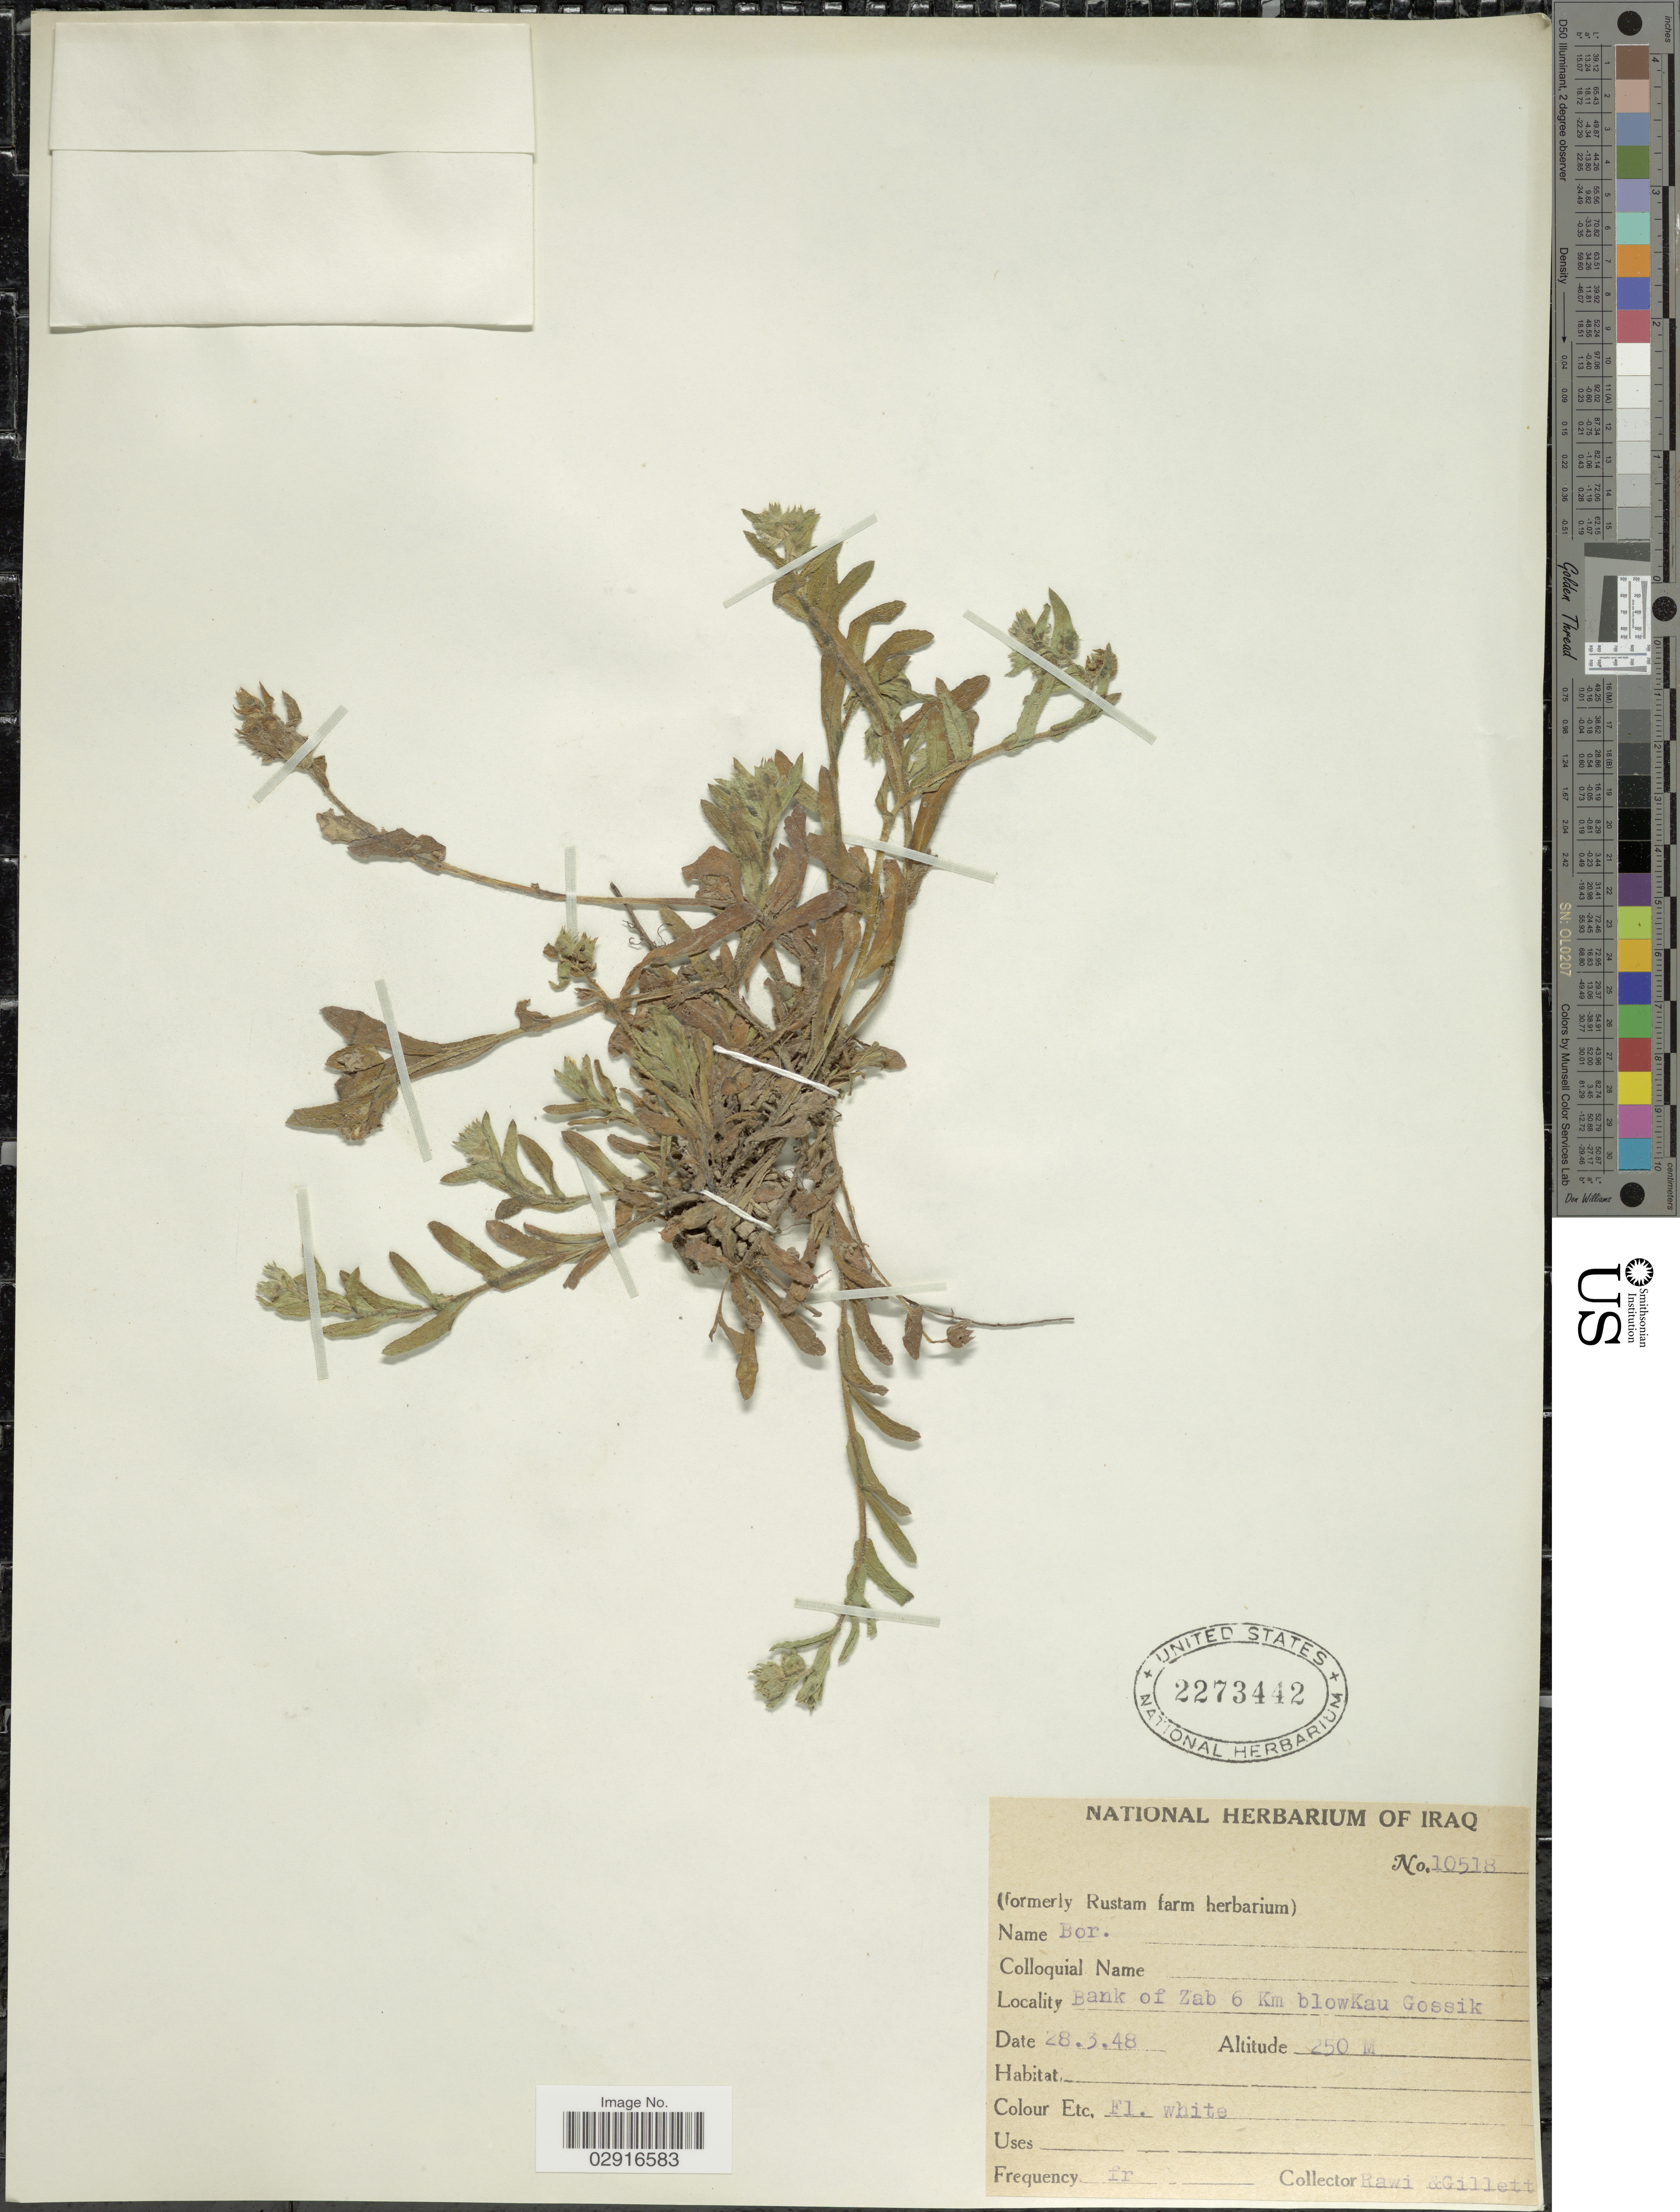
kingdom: Plantae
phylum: Tracheophyta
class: Magnoliopsida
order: Boraginales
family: Boraginaceae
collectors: -. Rawi & Gillett, --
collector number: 10518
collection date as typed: Transcribed d/m/y: 28/3/48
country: Iraq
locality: Bank of Zab 6 km blowKau Gossik.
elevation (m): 250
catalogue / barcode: US 2273442